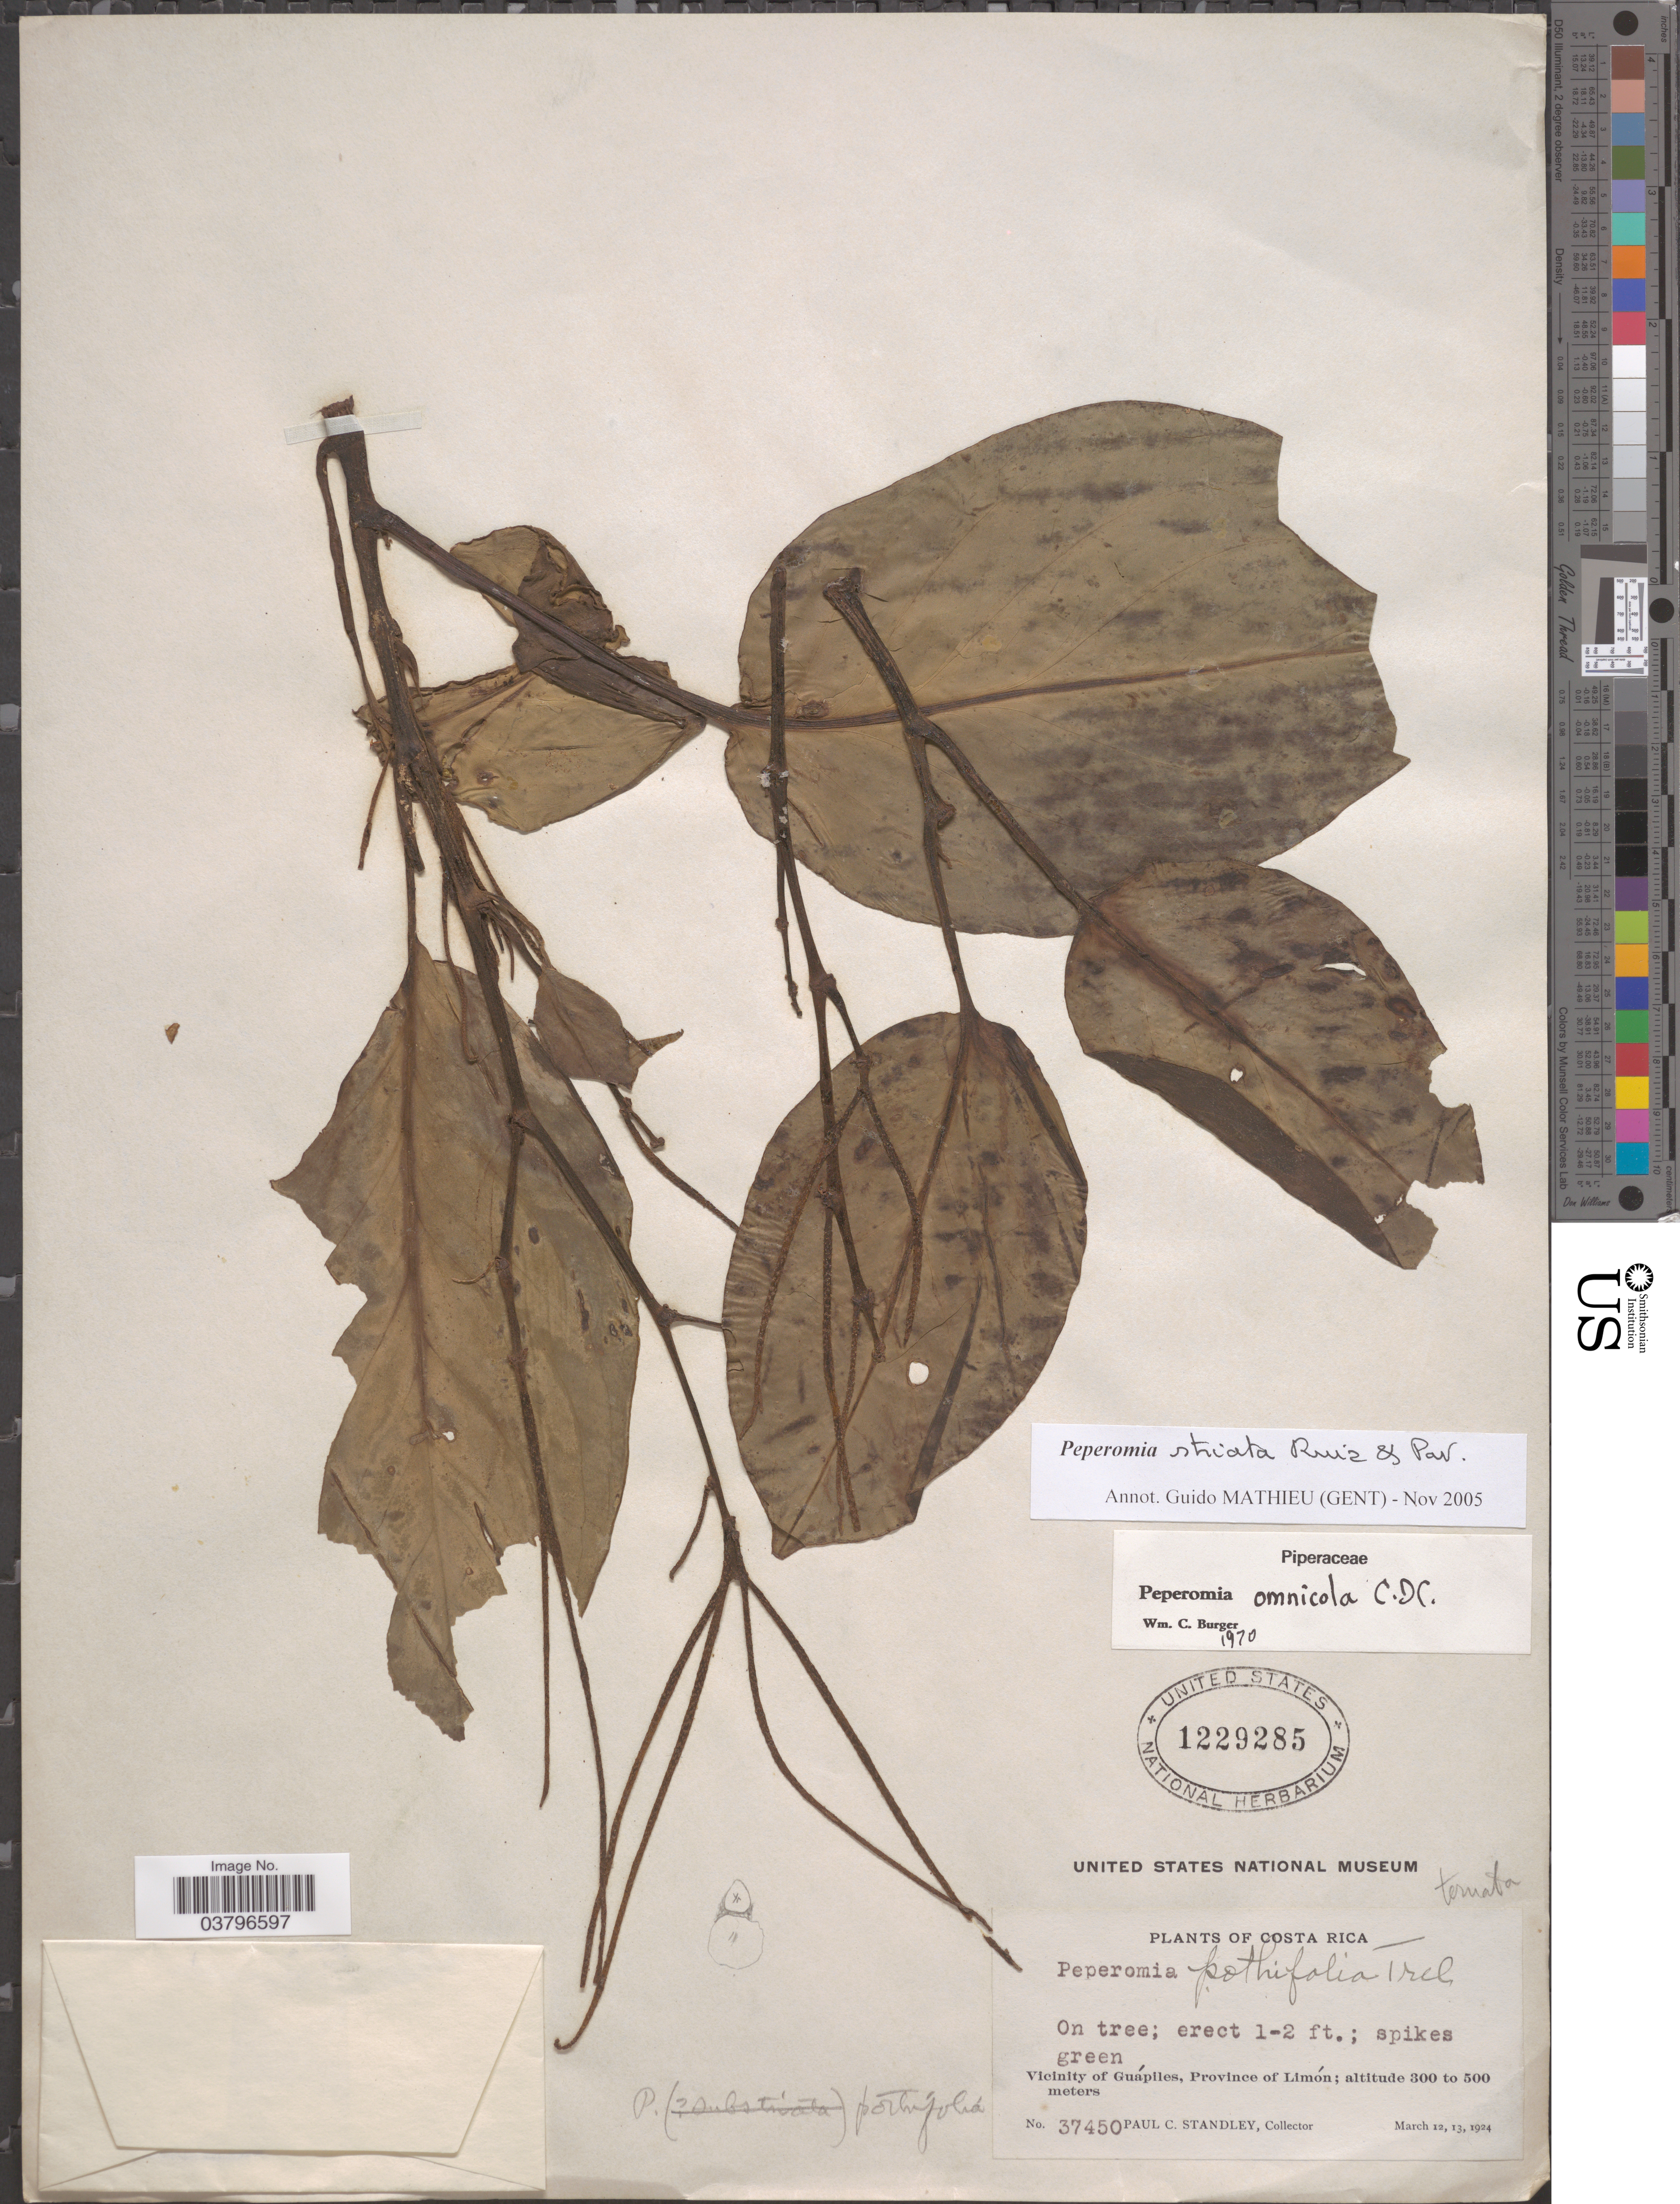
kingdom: Plantae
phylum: Tracheophyta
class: Magnoliopsida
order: Piperales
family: Piperaceae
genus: Peperomia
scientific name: Peperomia striata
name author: Ruiz & Pav.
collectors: P. C. Standley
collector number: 37450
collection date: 1924-03-12/1924-03-13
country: Costa Rica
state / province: Limón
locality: Vicinity of Guápiles.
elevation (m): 300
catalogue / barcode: US 1229285